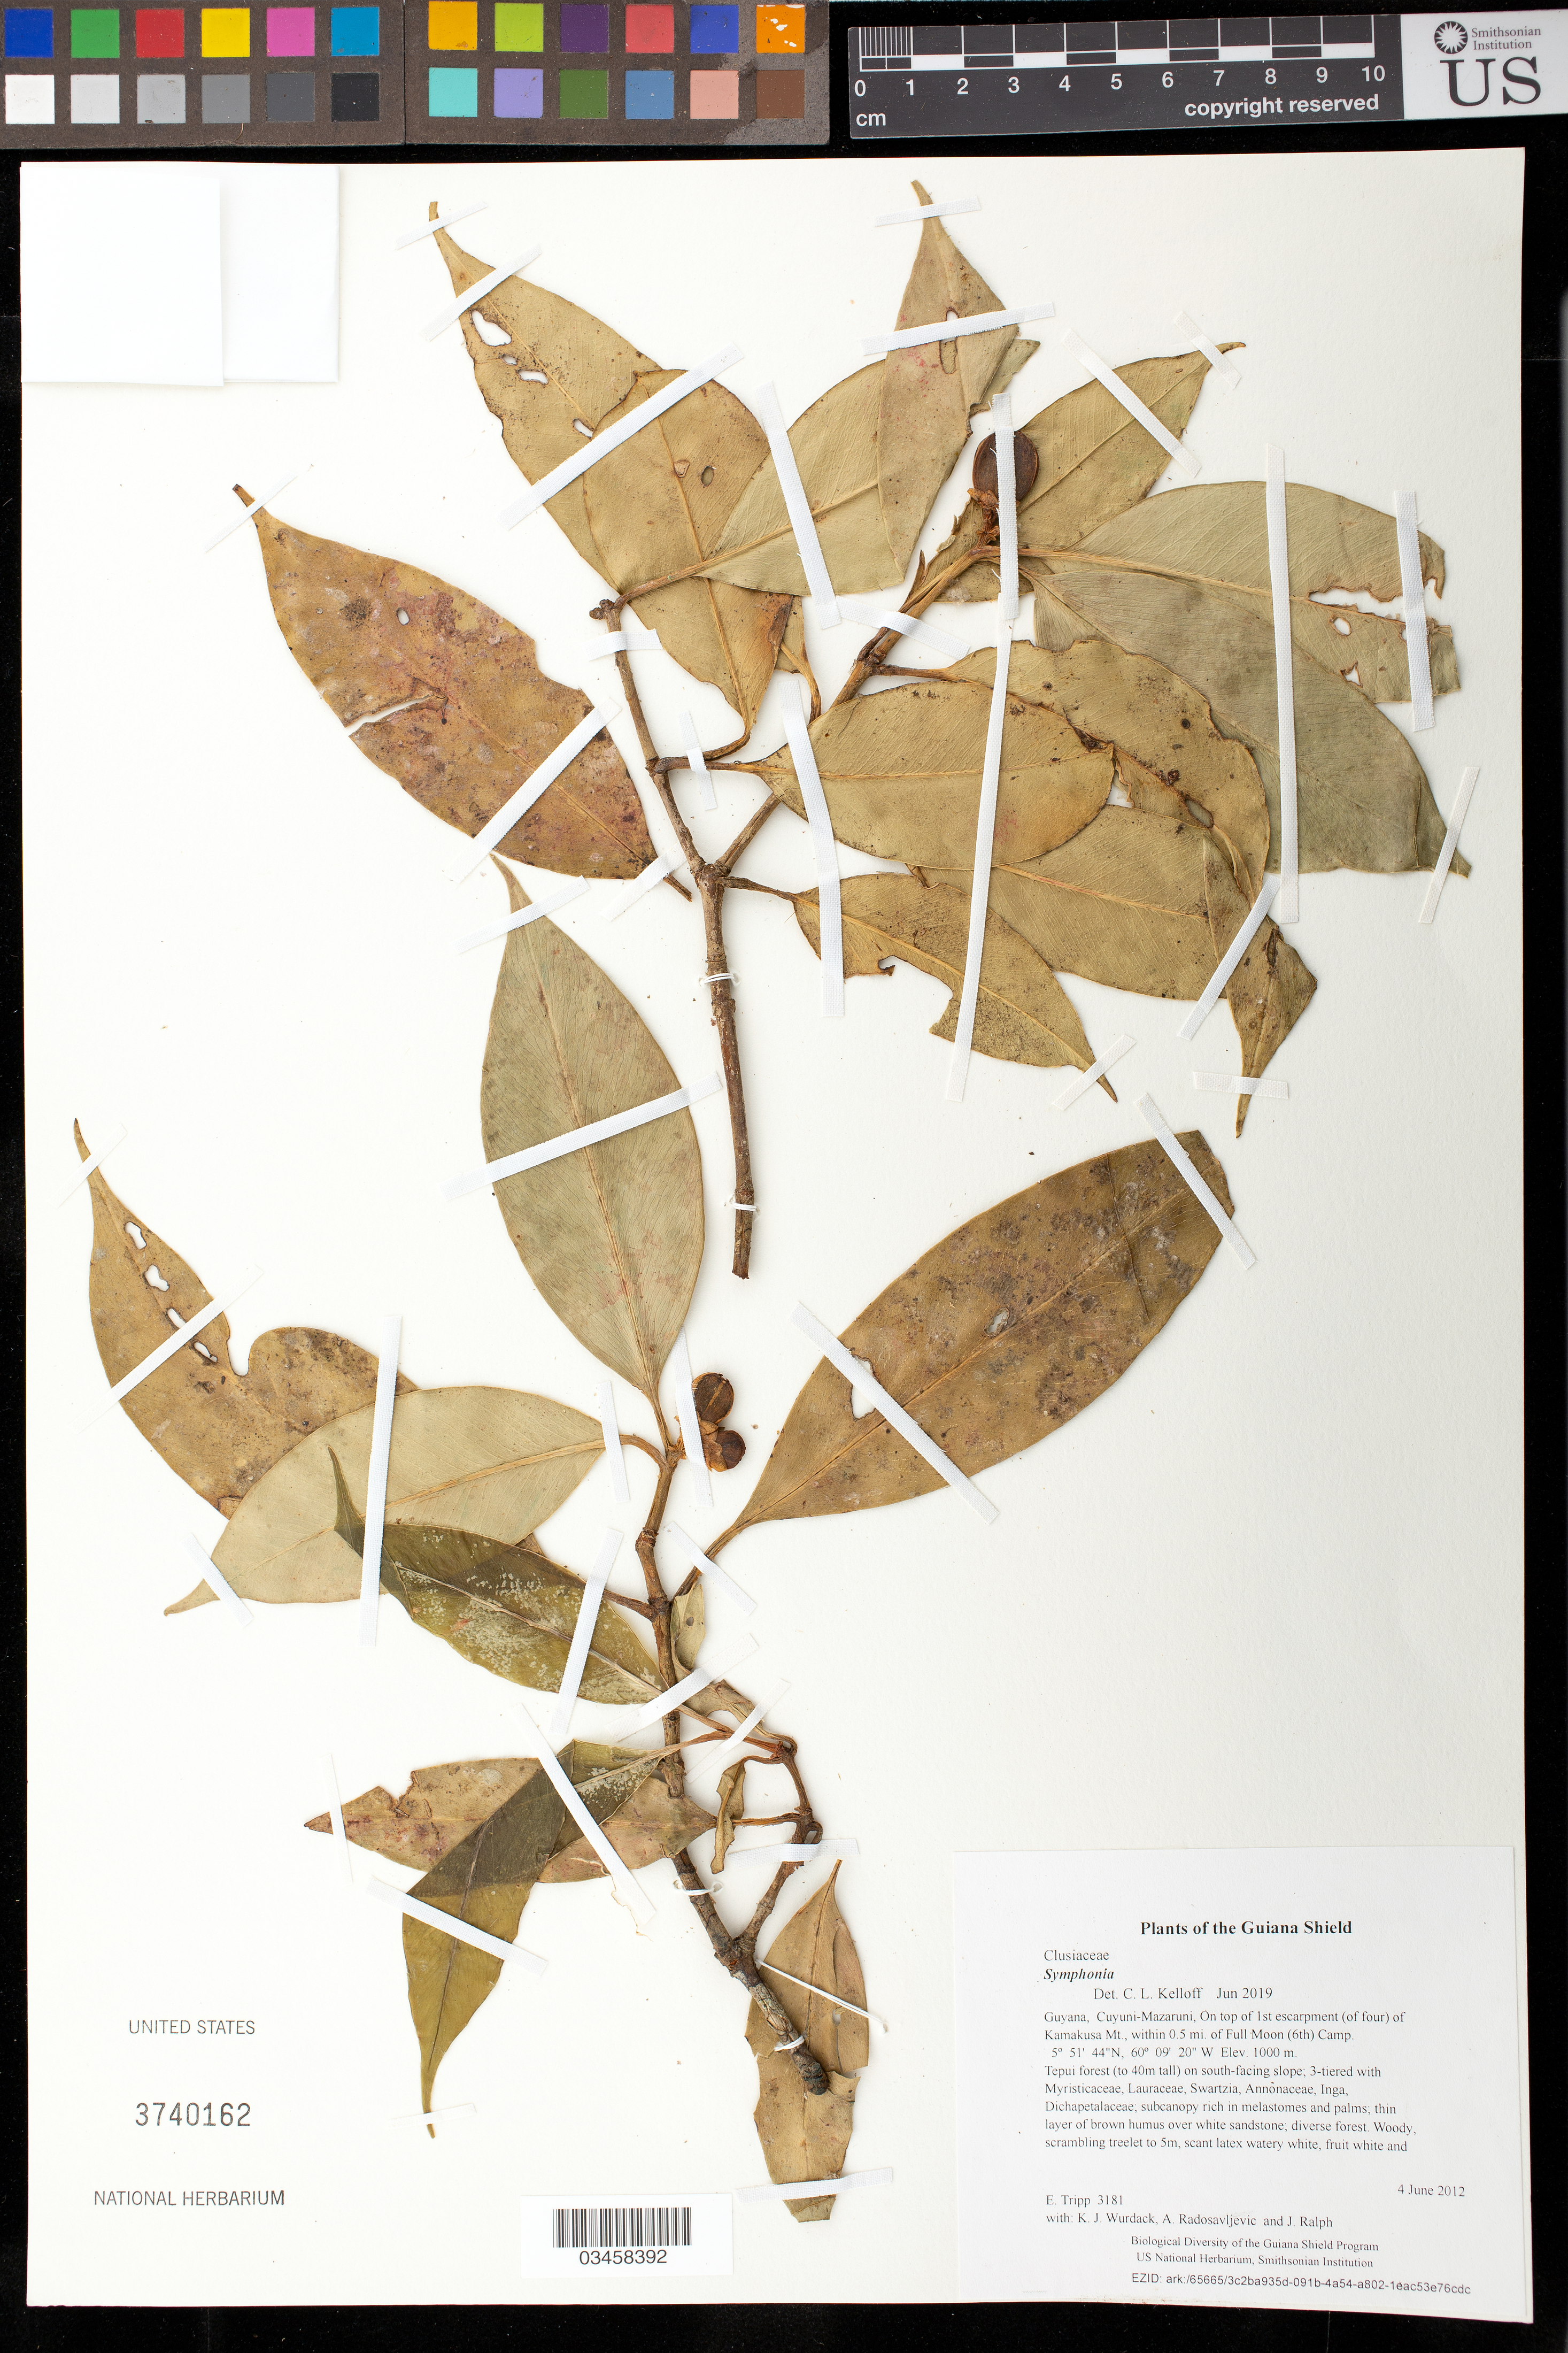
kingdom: Plantae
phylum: Tracheophyta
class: Magnoliopsida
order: Malpighiales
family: Clusiaceae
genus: Symphonia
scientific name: Symphonia sp.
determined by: Kelloff, C. L.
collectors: E. Tripp, K. Wurdack, A. Radosavljevic & J. Ralph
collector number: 3181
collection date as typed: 4 June 2012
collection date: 2012-06-04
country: Guyana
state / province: Cuyuni-Mazaruni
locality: On top of 1st escarpment (of four) of Kamakusa Mt., within 0.5 mi. of Full Moon (6th) Camp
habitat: Tepui forest (to 40m tall) on south-facing slope; 3-tiered with Myristicaceae, Lauraceae, Swartzia, Annonaceae, Inga, Dichapetalaceae; subcanopy rich in melastomes and palms; thin layer of brown humus over white sandstone; diverse forest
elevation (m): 1000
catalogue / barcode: US 3740162